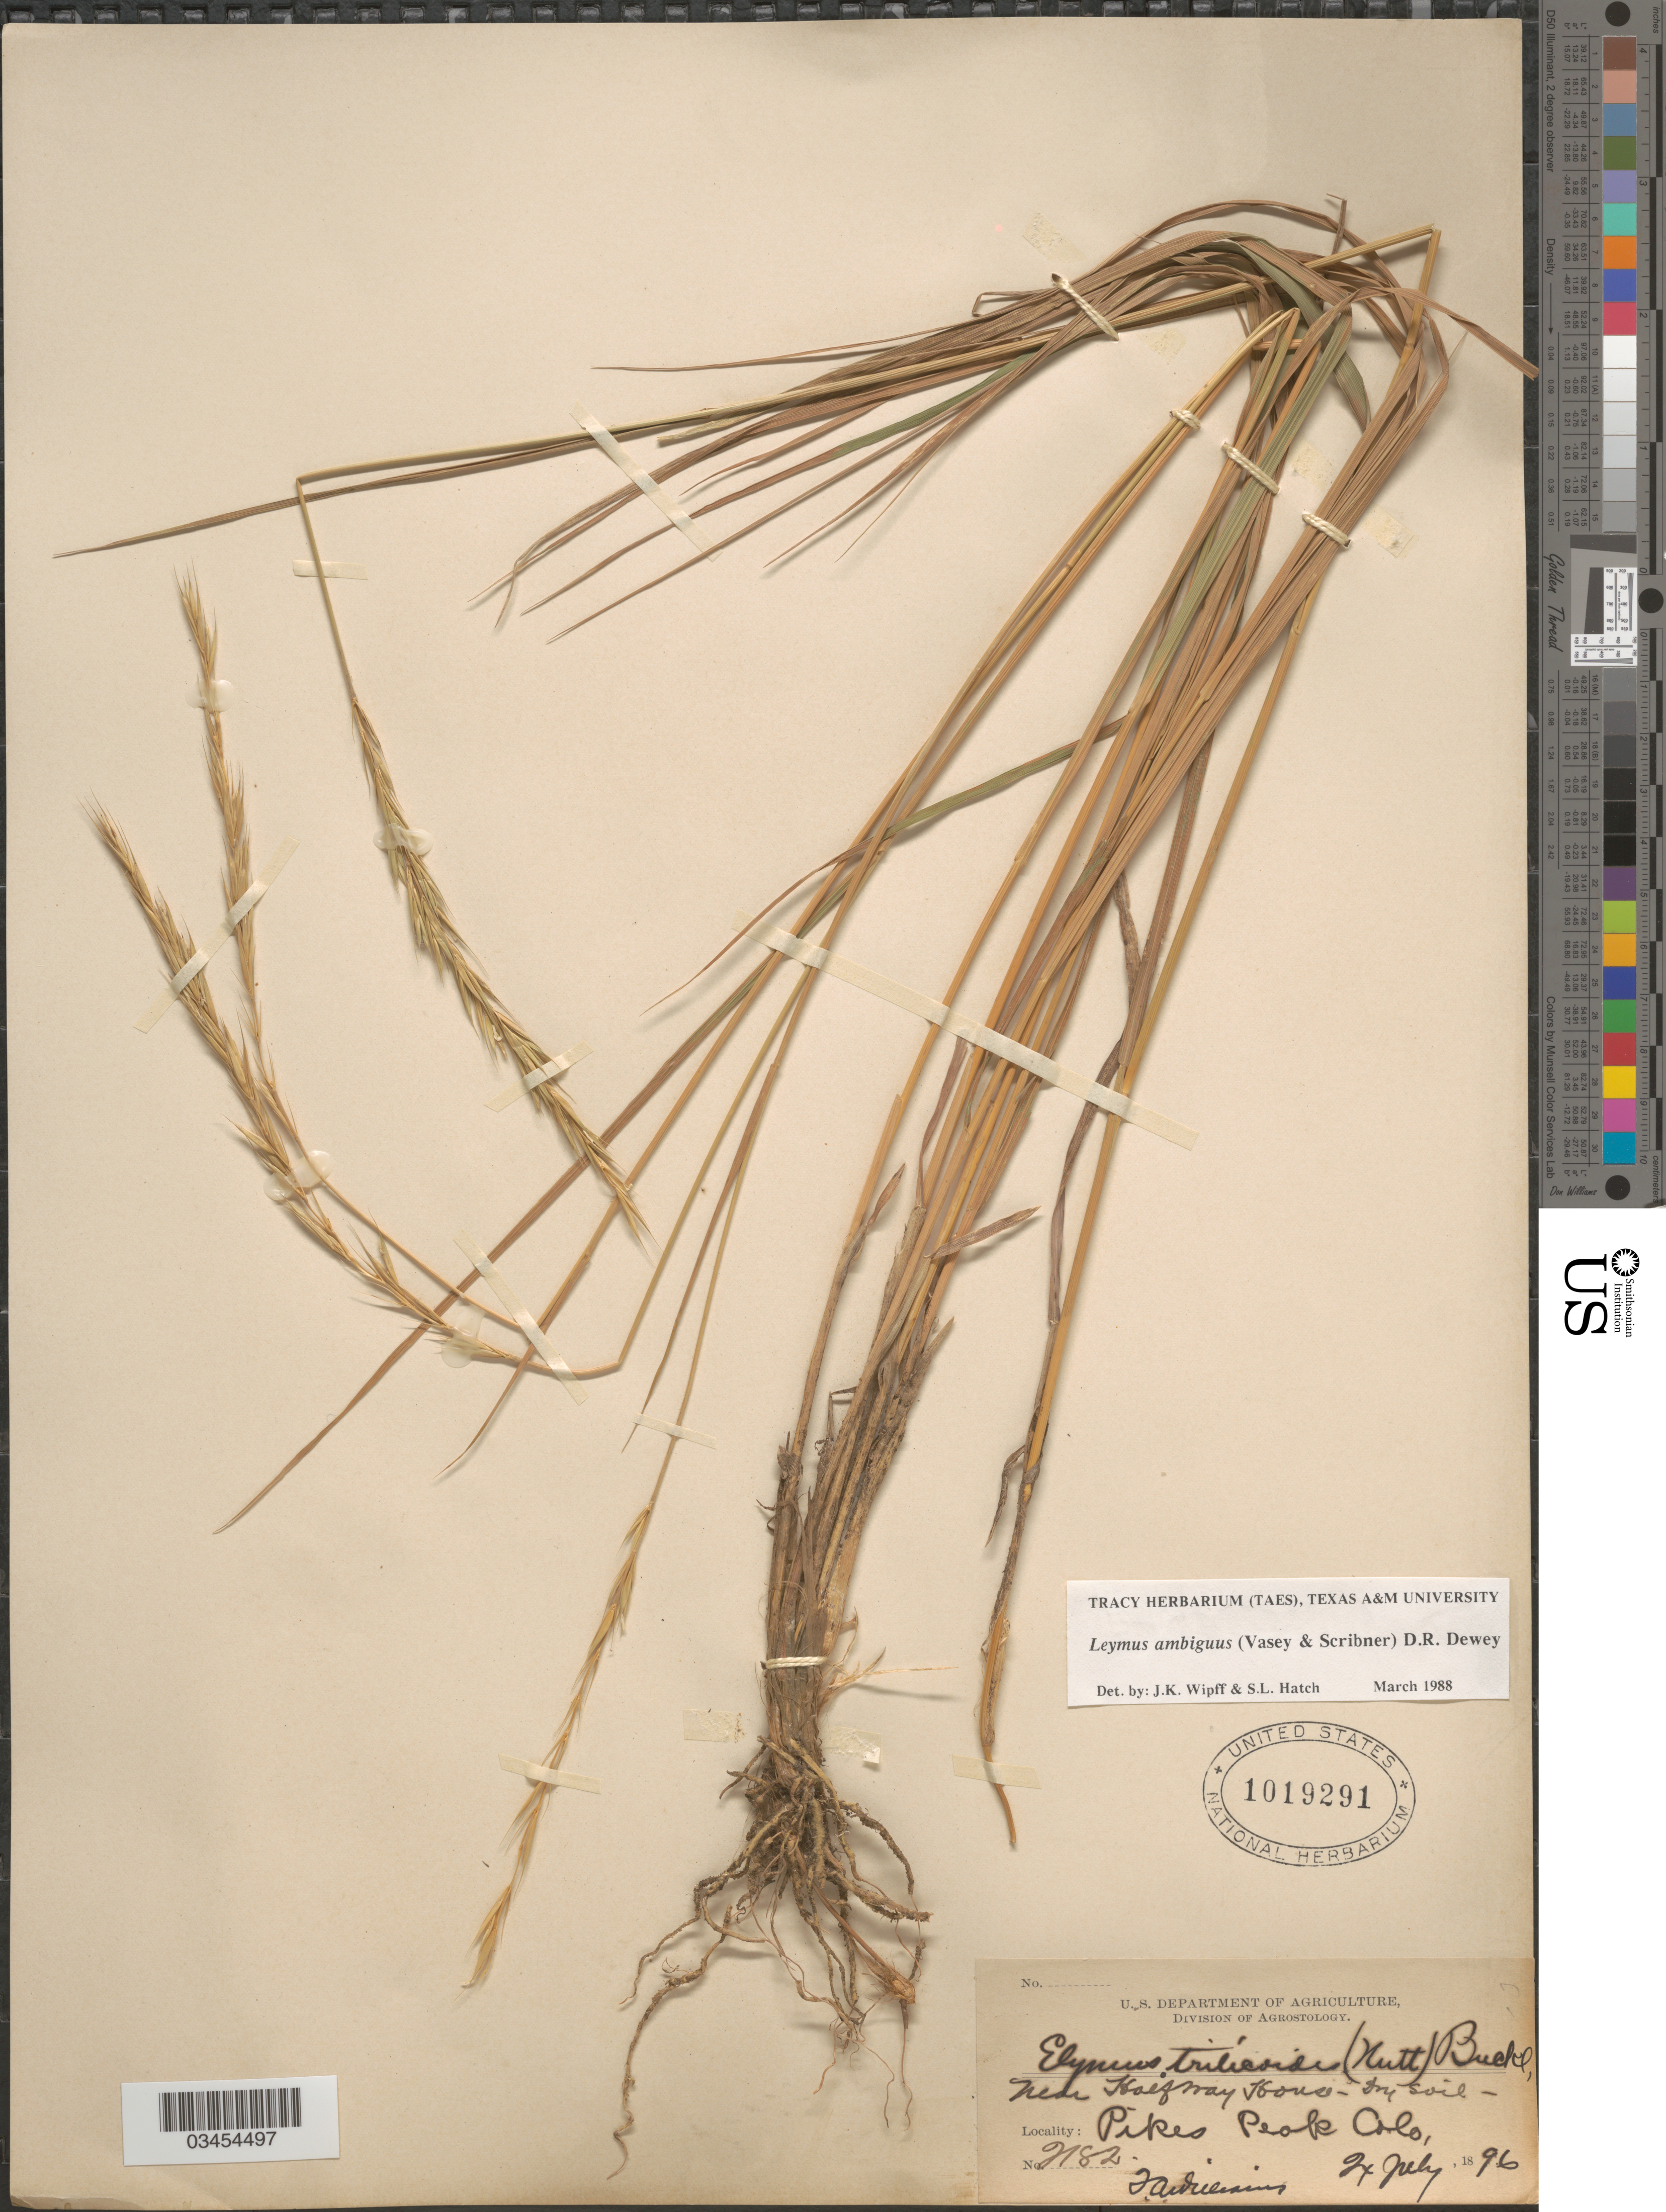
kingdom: Plantae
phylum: Tracheophyta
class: Liliopsida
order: Poales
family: Poaceae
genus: Leymus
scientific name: Leymus ambiguus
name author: (Vasey & Scribn.) Dewey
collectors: T. Williams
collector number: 2182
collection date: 1896-07-24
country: United States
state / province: Colorado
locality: Near Halfway House- Dry soil- Pikes Peak.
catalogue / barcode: US 1019291